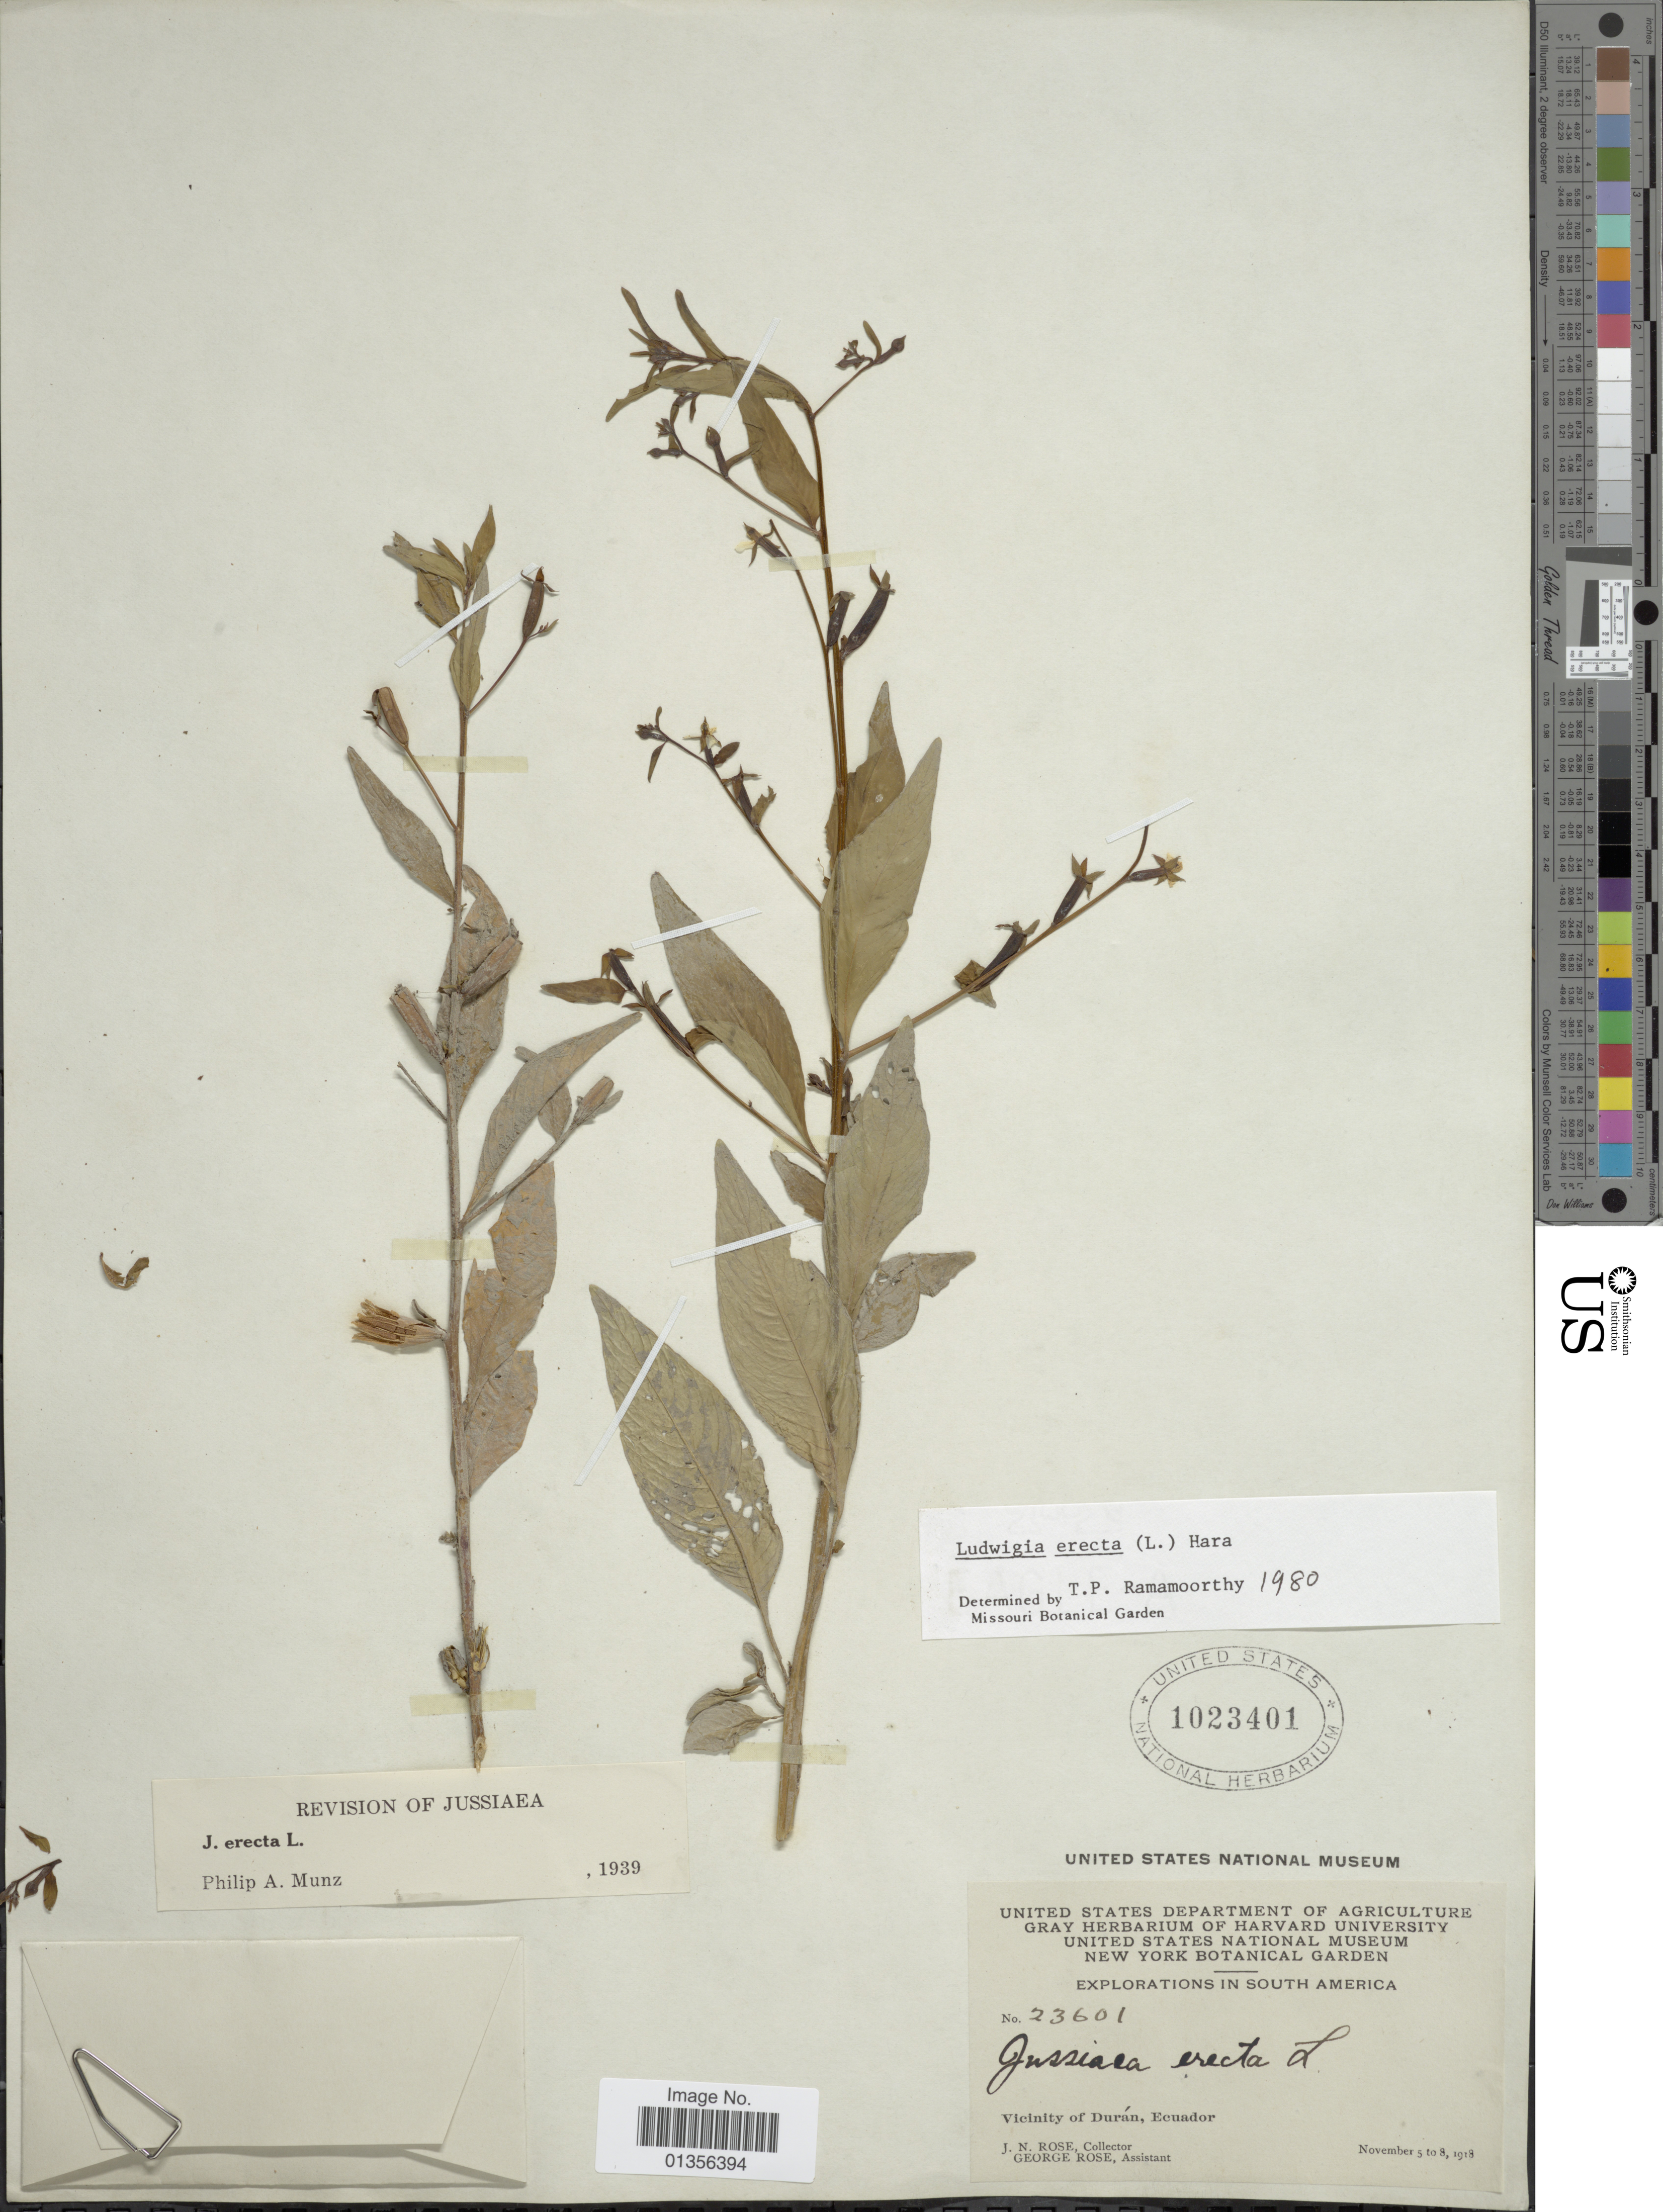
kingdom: Plantae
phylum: Tracheophyta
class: Magnoliopsida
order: Myrtales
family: Onagraceae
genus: Ludwigia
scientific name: Ludwigia erecta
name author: (L.) H. Hara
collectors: J. N. Rose & G. Rose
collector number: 23601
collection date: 1918-11-05/1918-11-08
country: Ecuador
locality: Vicinity of Durán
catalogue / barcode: US 1023401